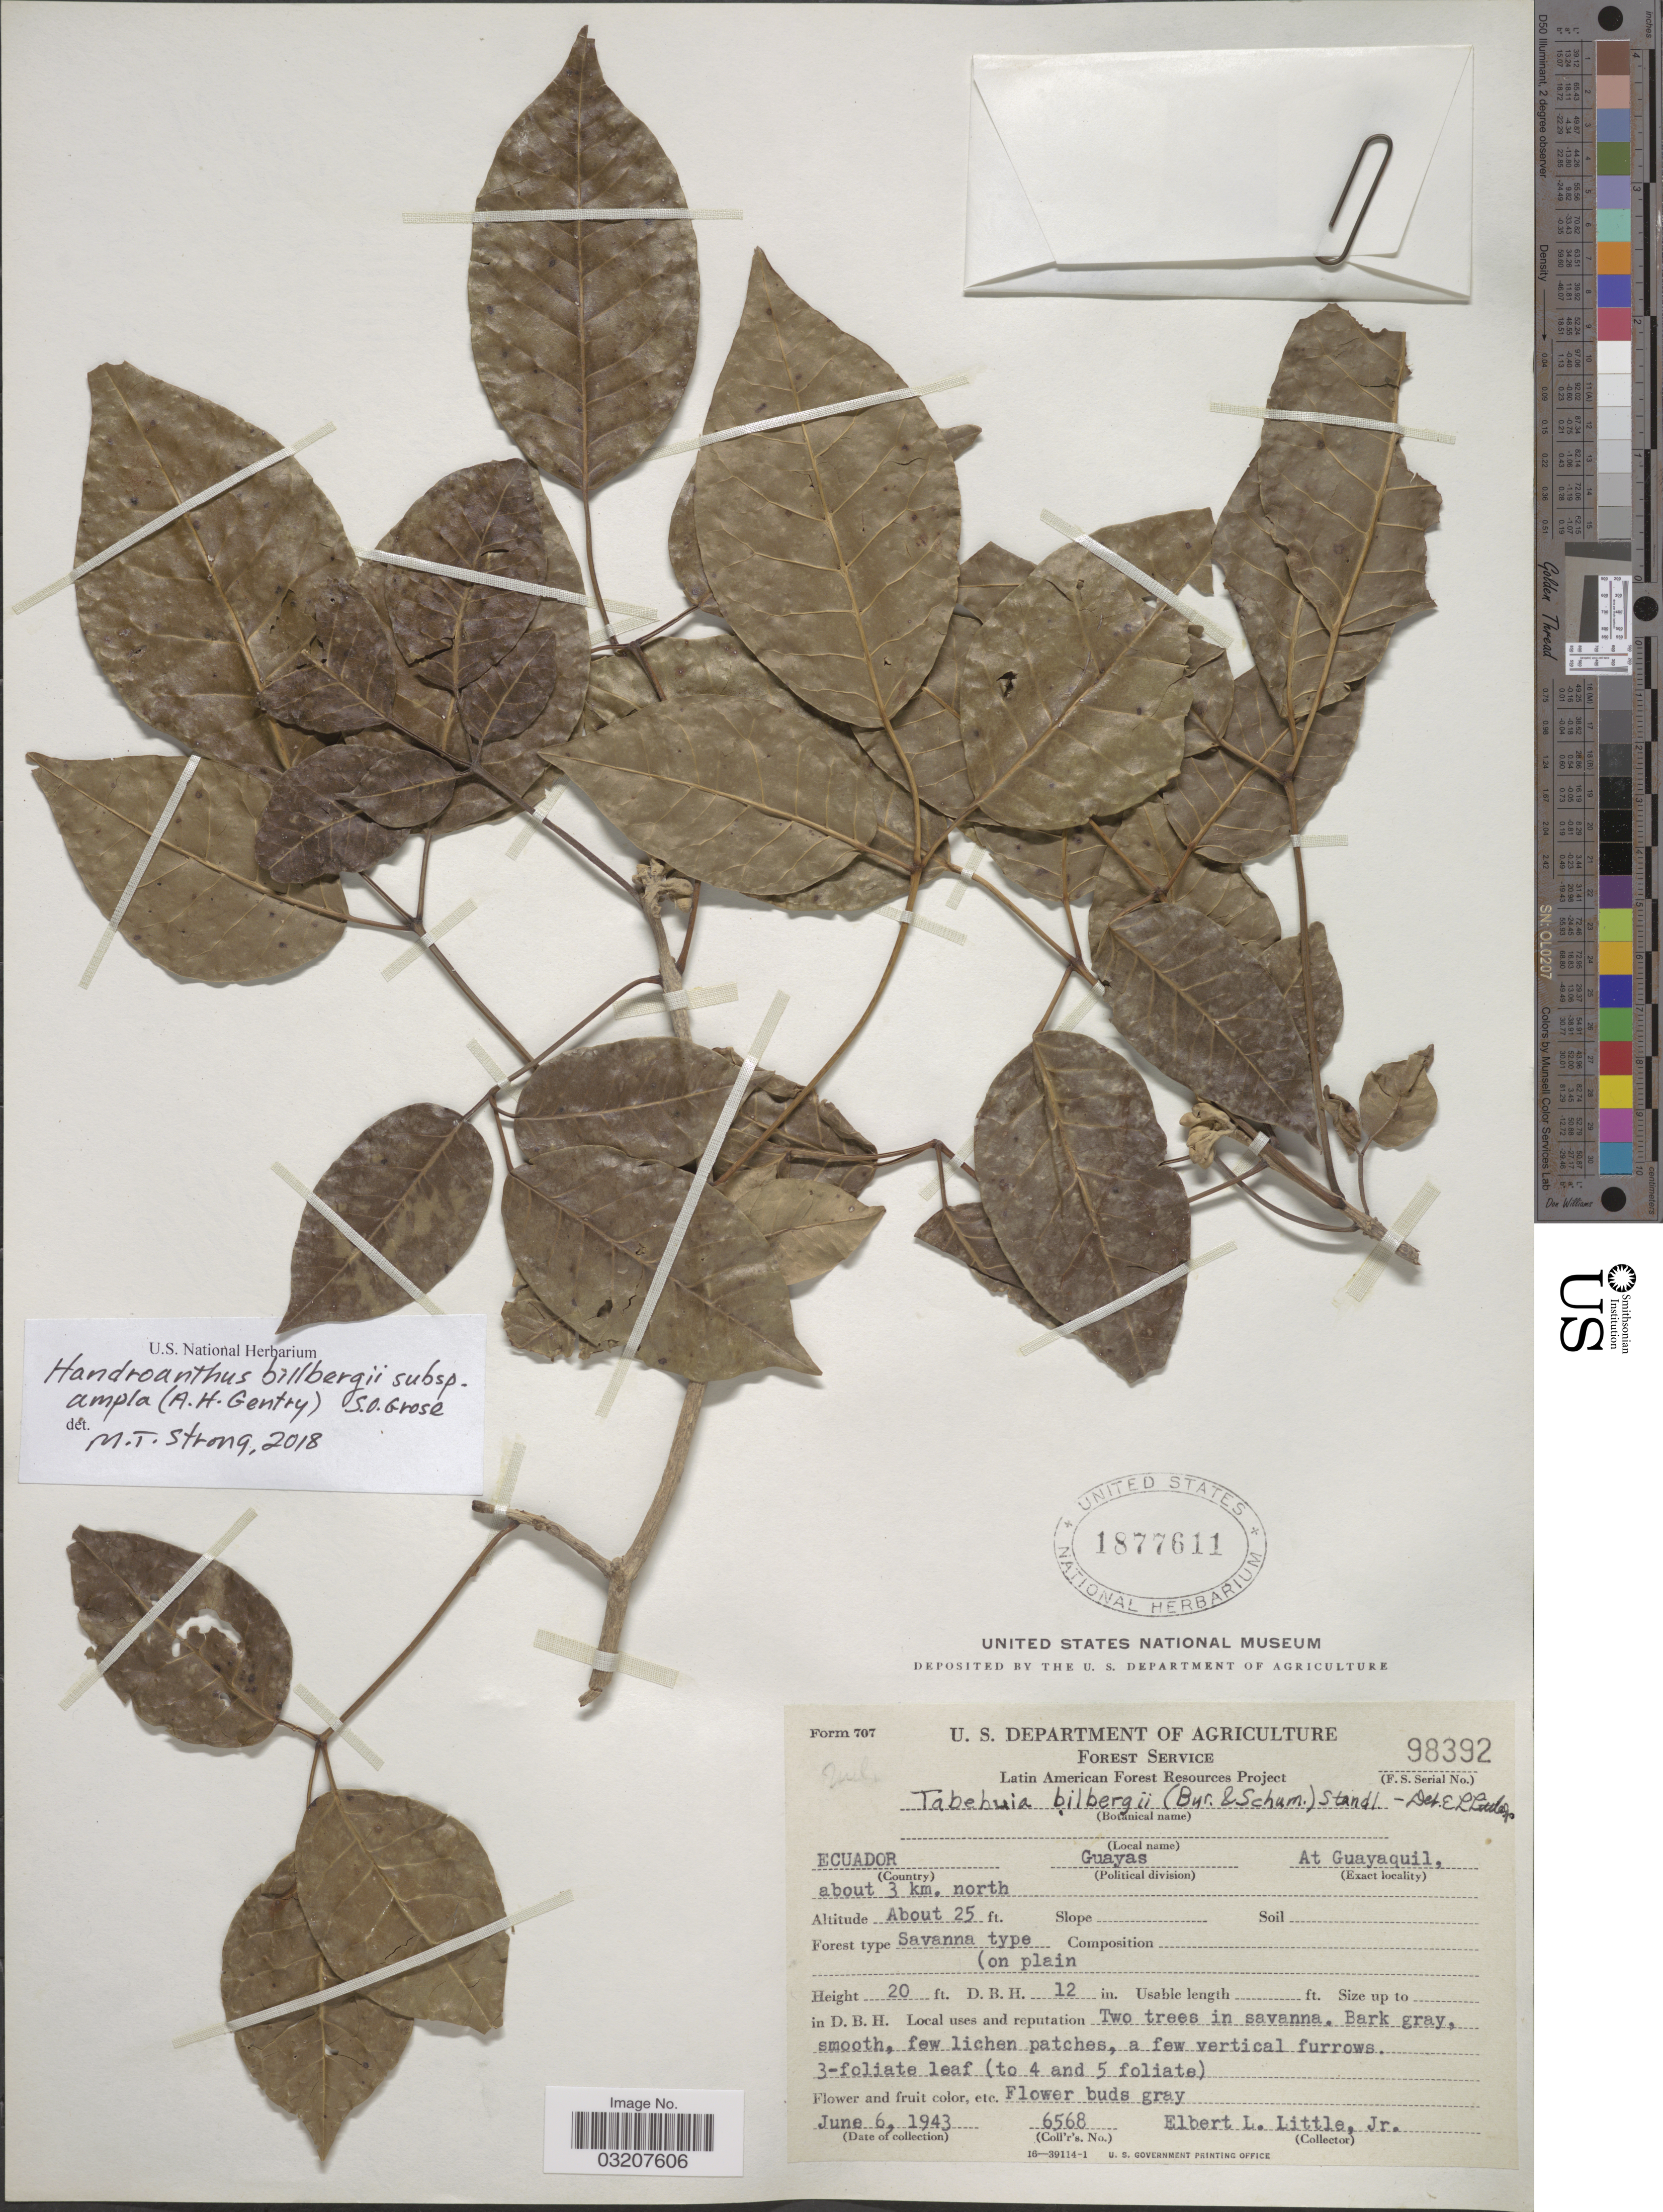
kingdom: Plantae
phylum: Tracheophyta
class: Magnoliopsida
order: Lamiales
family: Bignoniaceae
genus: Handroanthus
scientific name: Handroanthus billgergii subsp. amplus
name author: (A.H. Gentry) S.O. Grose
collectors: E. L. Little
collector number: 6568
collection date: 1943-06-06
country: Ecuador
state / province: Guayas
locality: At Guayaquil, about 3 km. north.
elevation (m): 8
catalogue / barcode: US 1877611